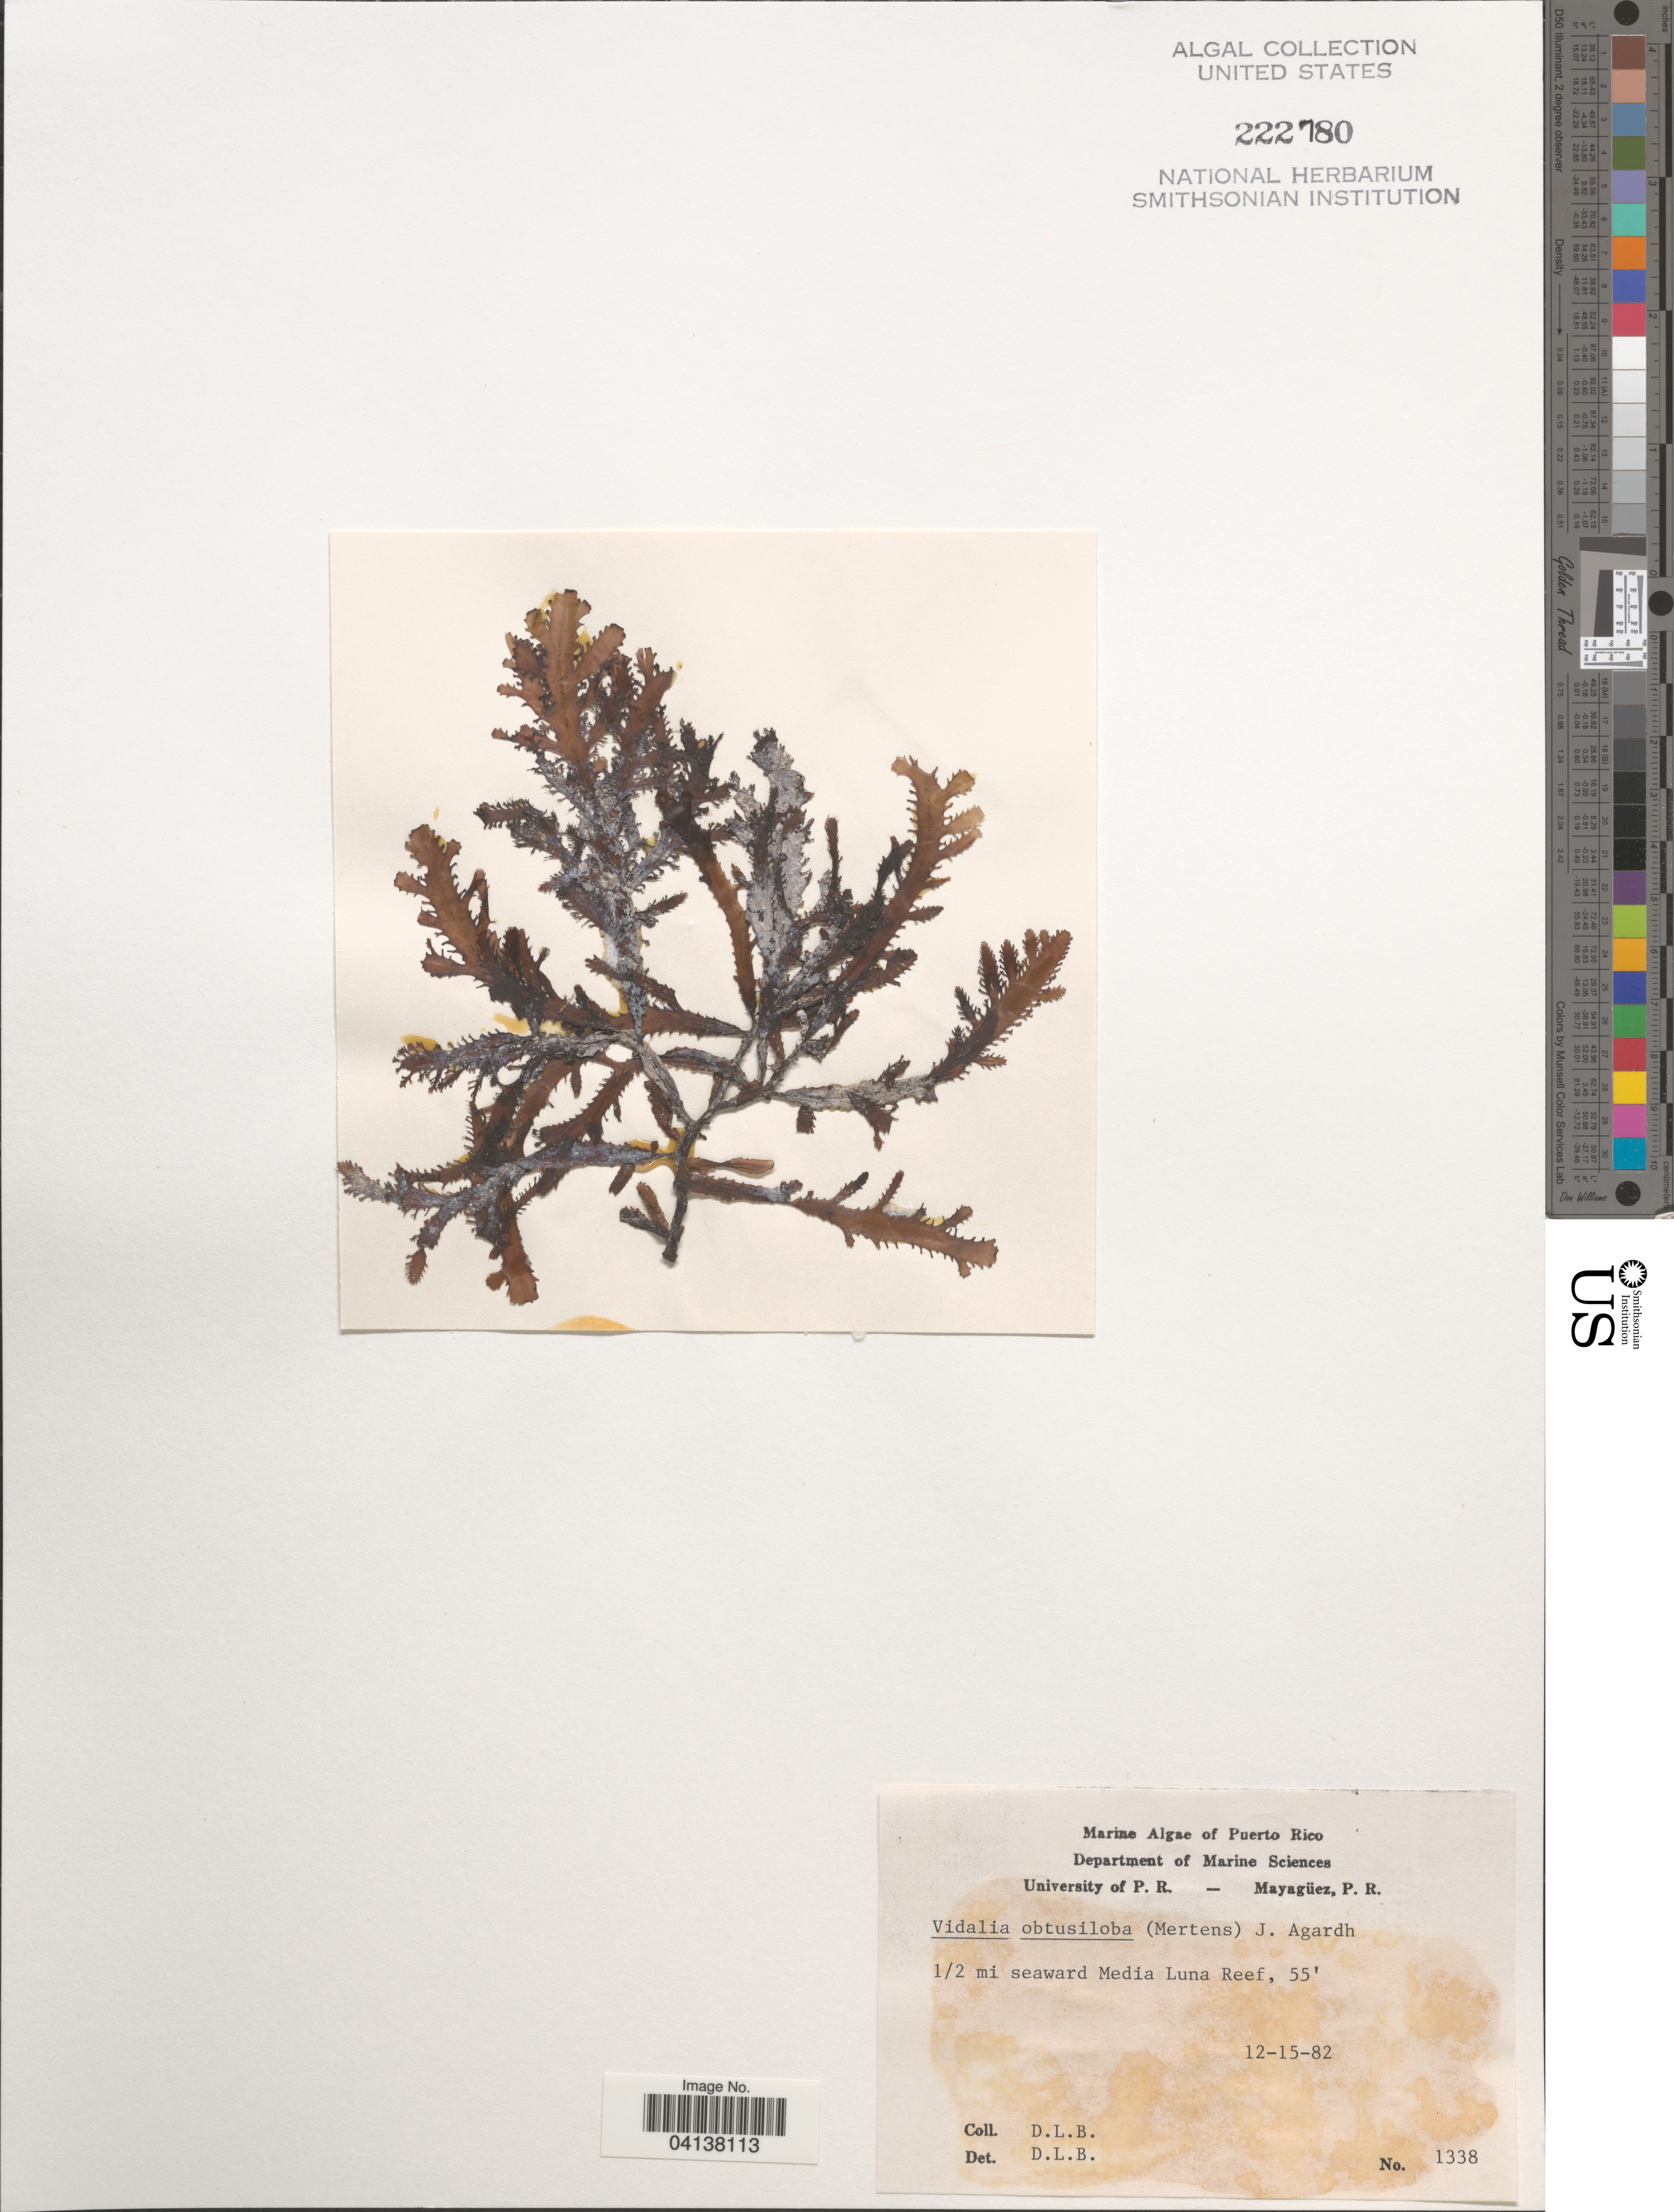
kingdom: Plantae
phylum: Rhodophyta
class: Florideophyceae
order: Ceramiales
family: Rhodomelaceae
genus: Osmundaria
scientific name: Osmundaria obtusiloba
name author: (C. Agardh) R.E. Norris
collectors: D. L. B.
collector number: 1338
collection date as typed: Transcribed d/m/y: 15/12/82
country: Puerto Rico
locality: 1/2 mi seaward Media Luna Reef.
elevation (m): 17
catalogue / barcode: US 222780